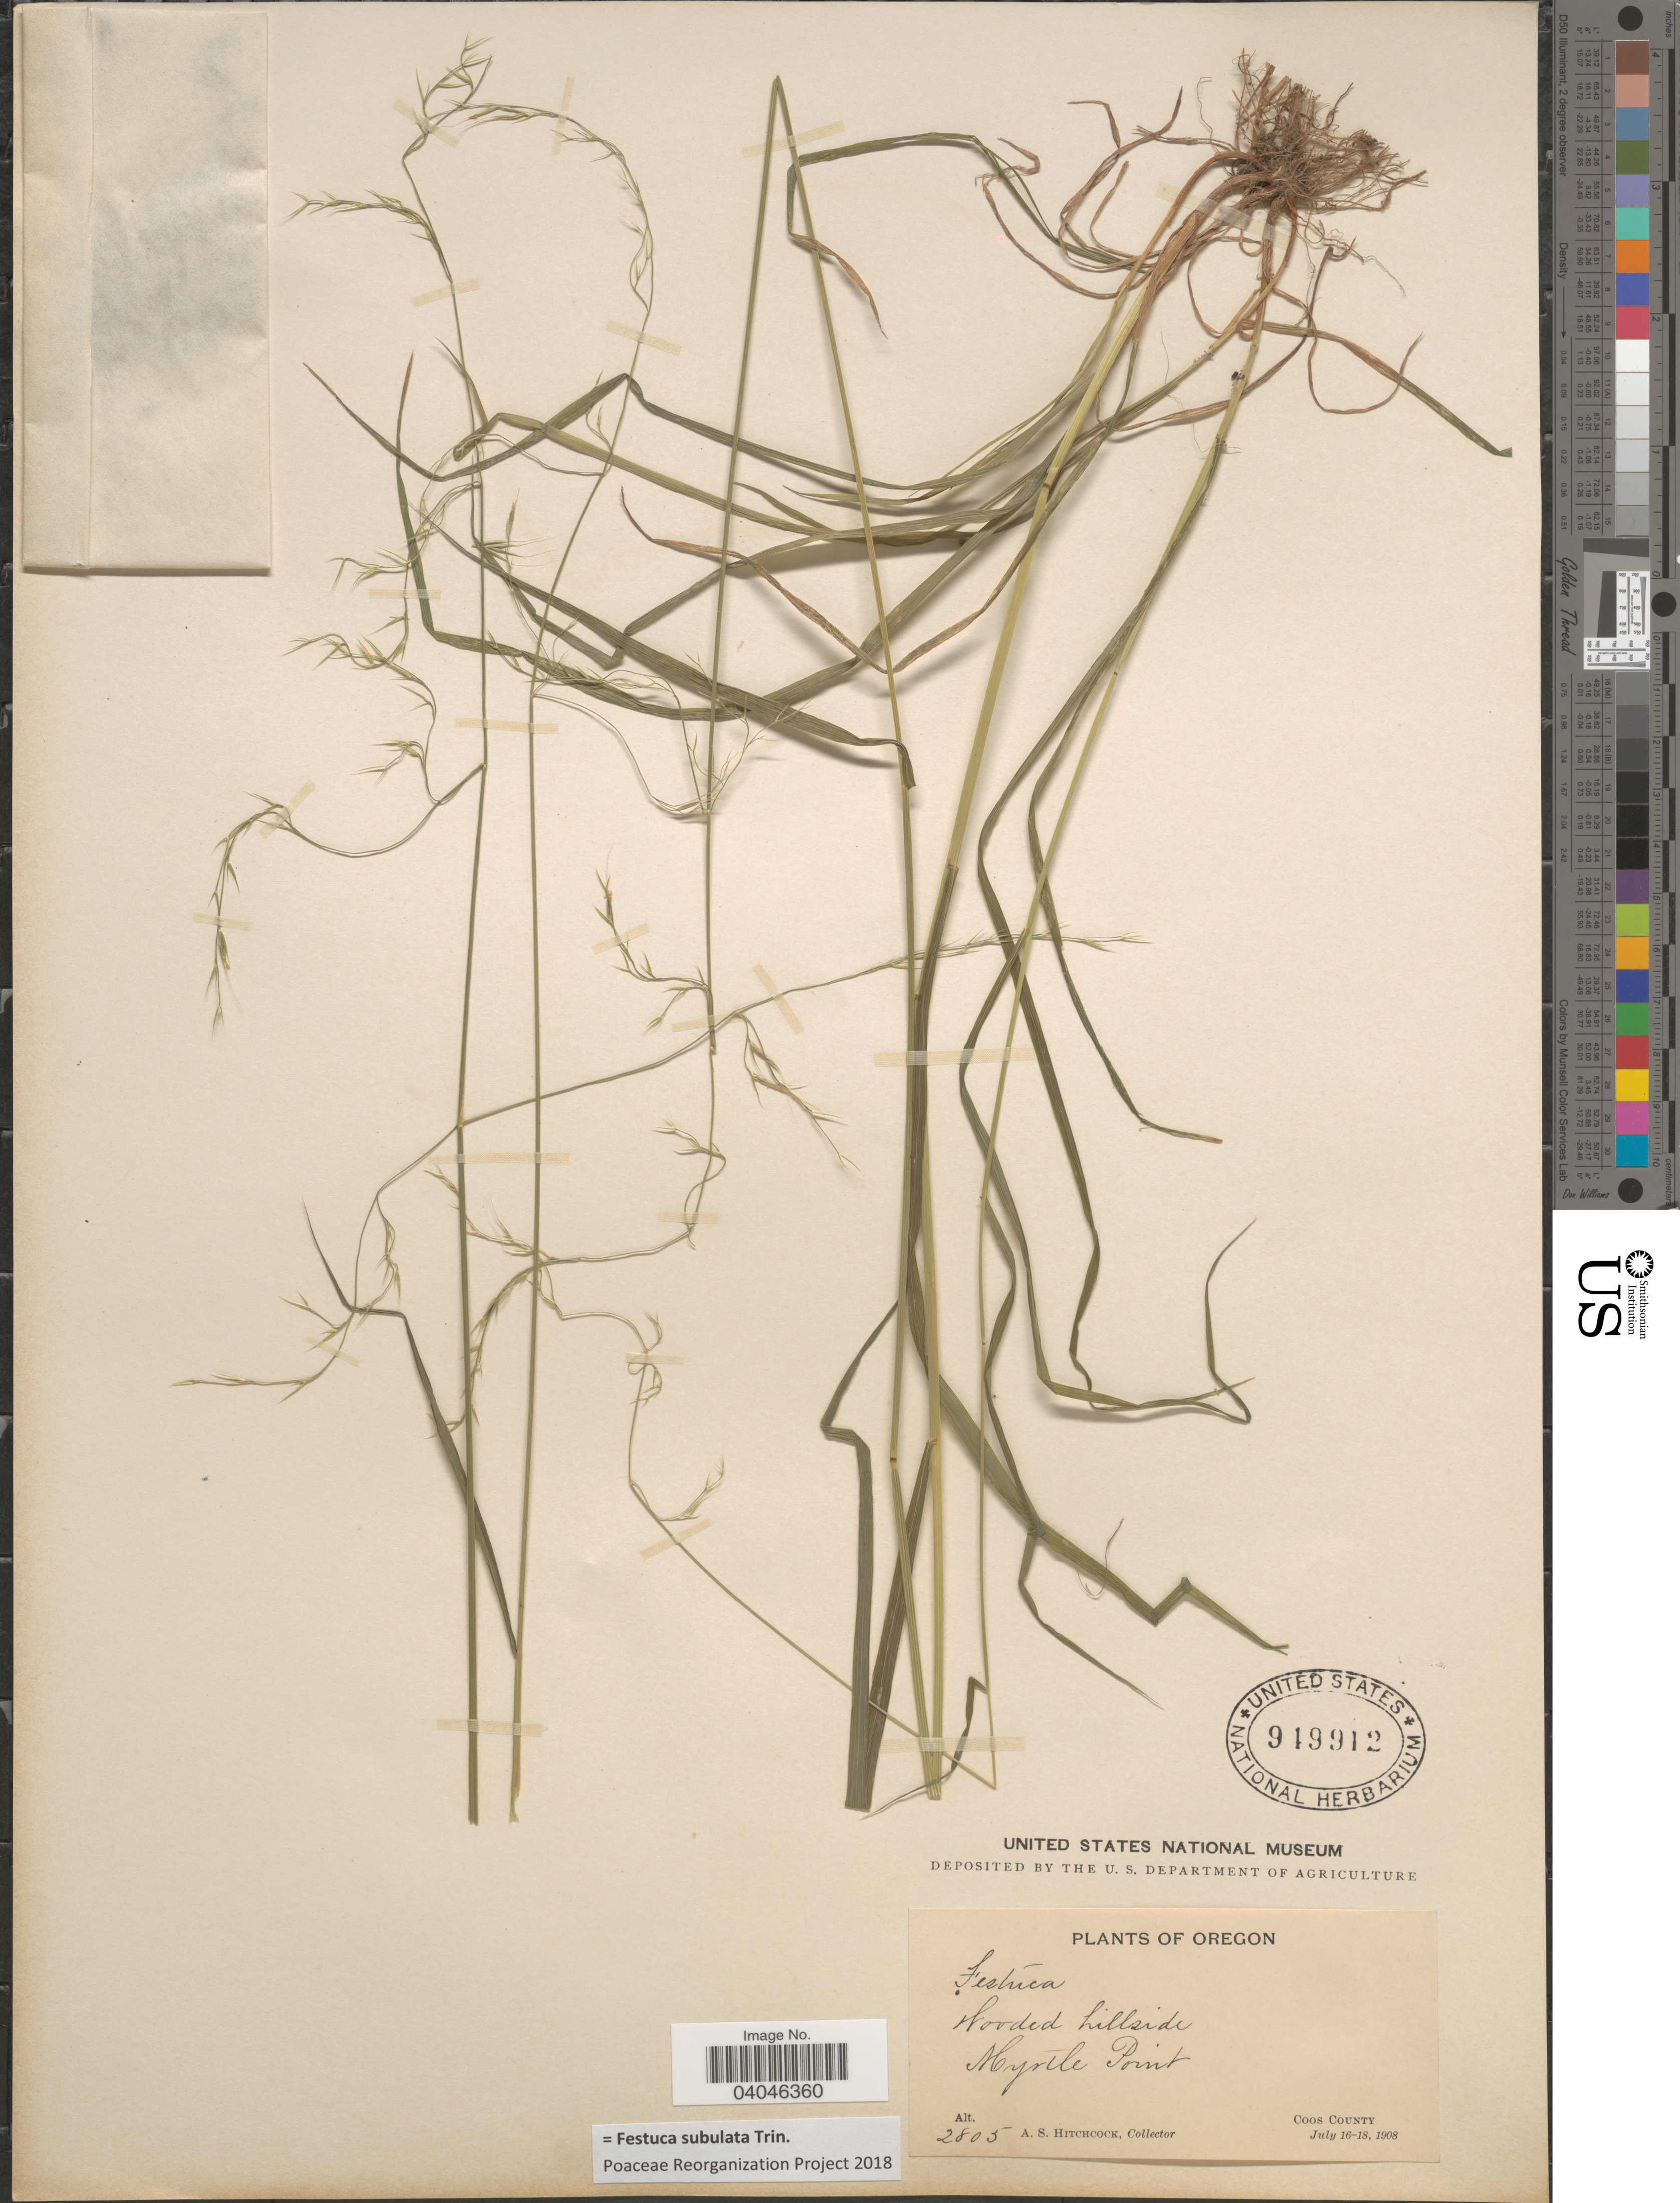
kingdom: Plantae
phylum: Tracheophyta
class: Liliopsida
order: Poales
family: Poaceae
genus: Festuca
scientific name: Festuca subulata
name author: Trin.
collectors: A. S. Hitchcock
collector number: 2805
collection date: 1908-07-16/1908-07-18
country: United States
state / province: Oregon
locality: Myrtle Point. Coos County.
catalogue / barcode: US 949912